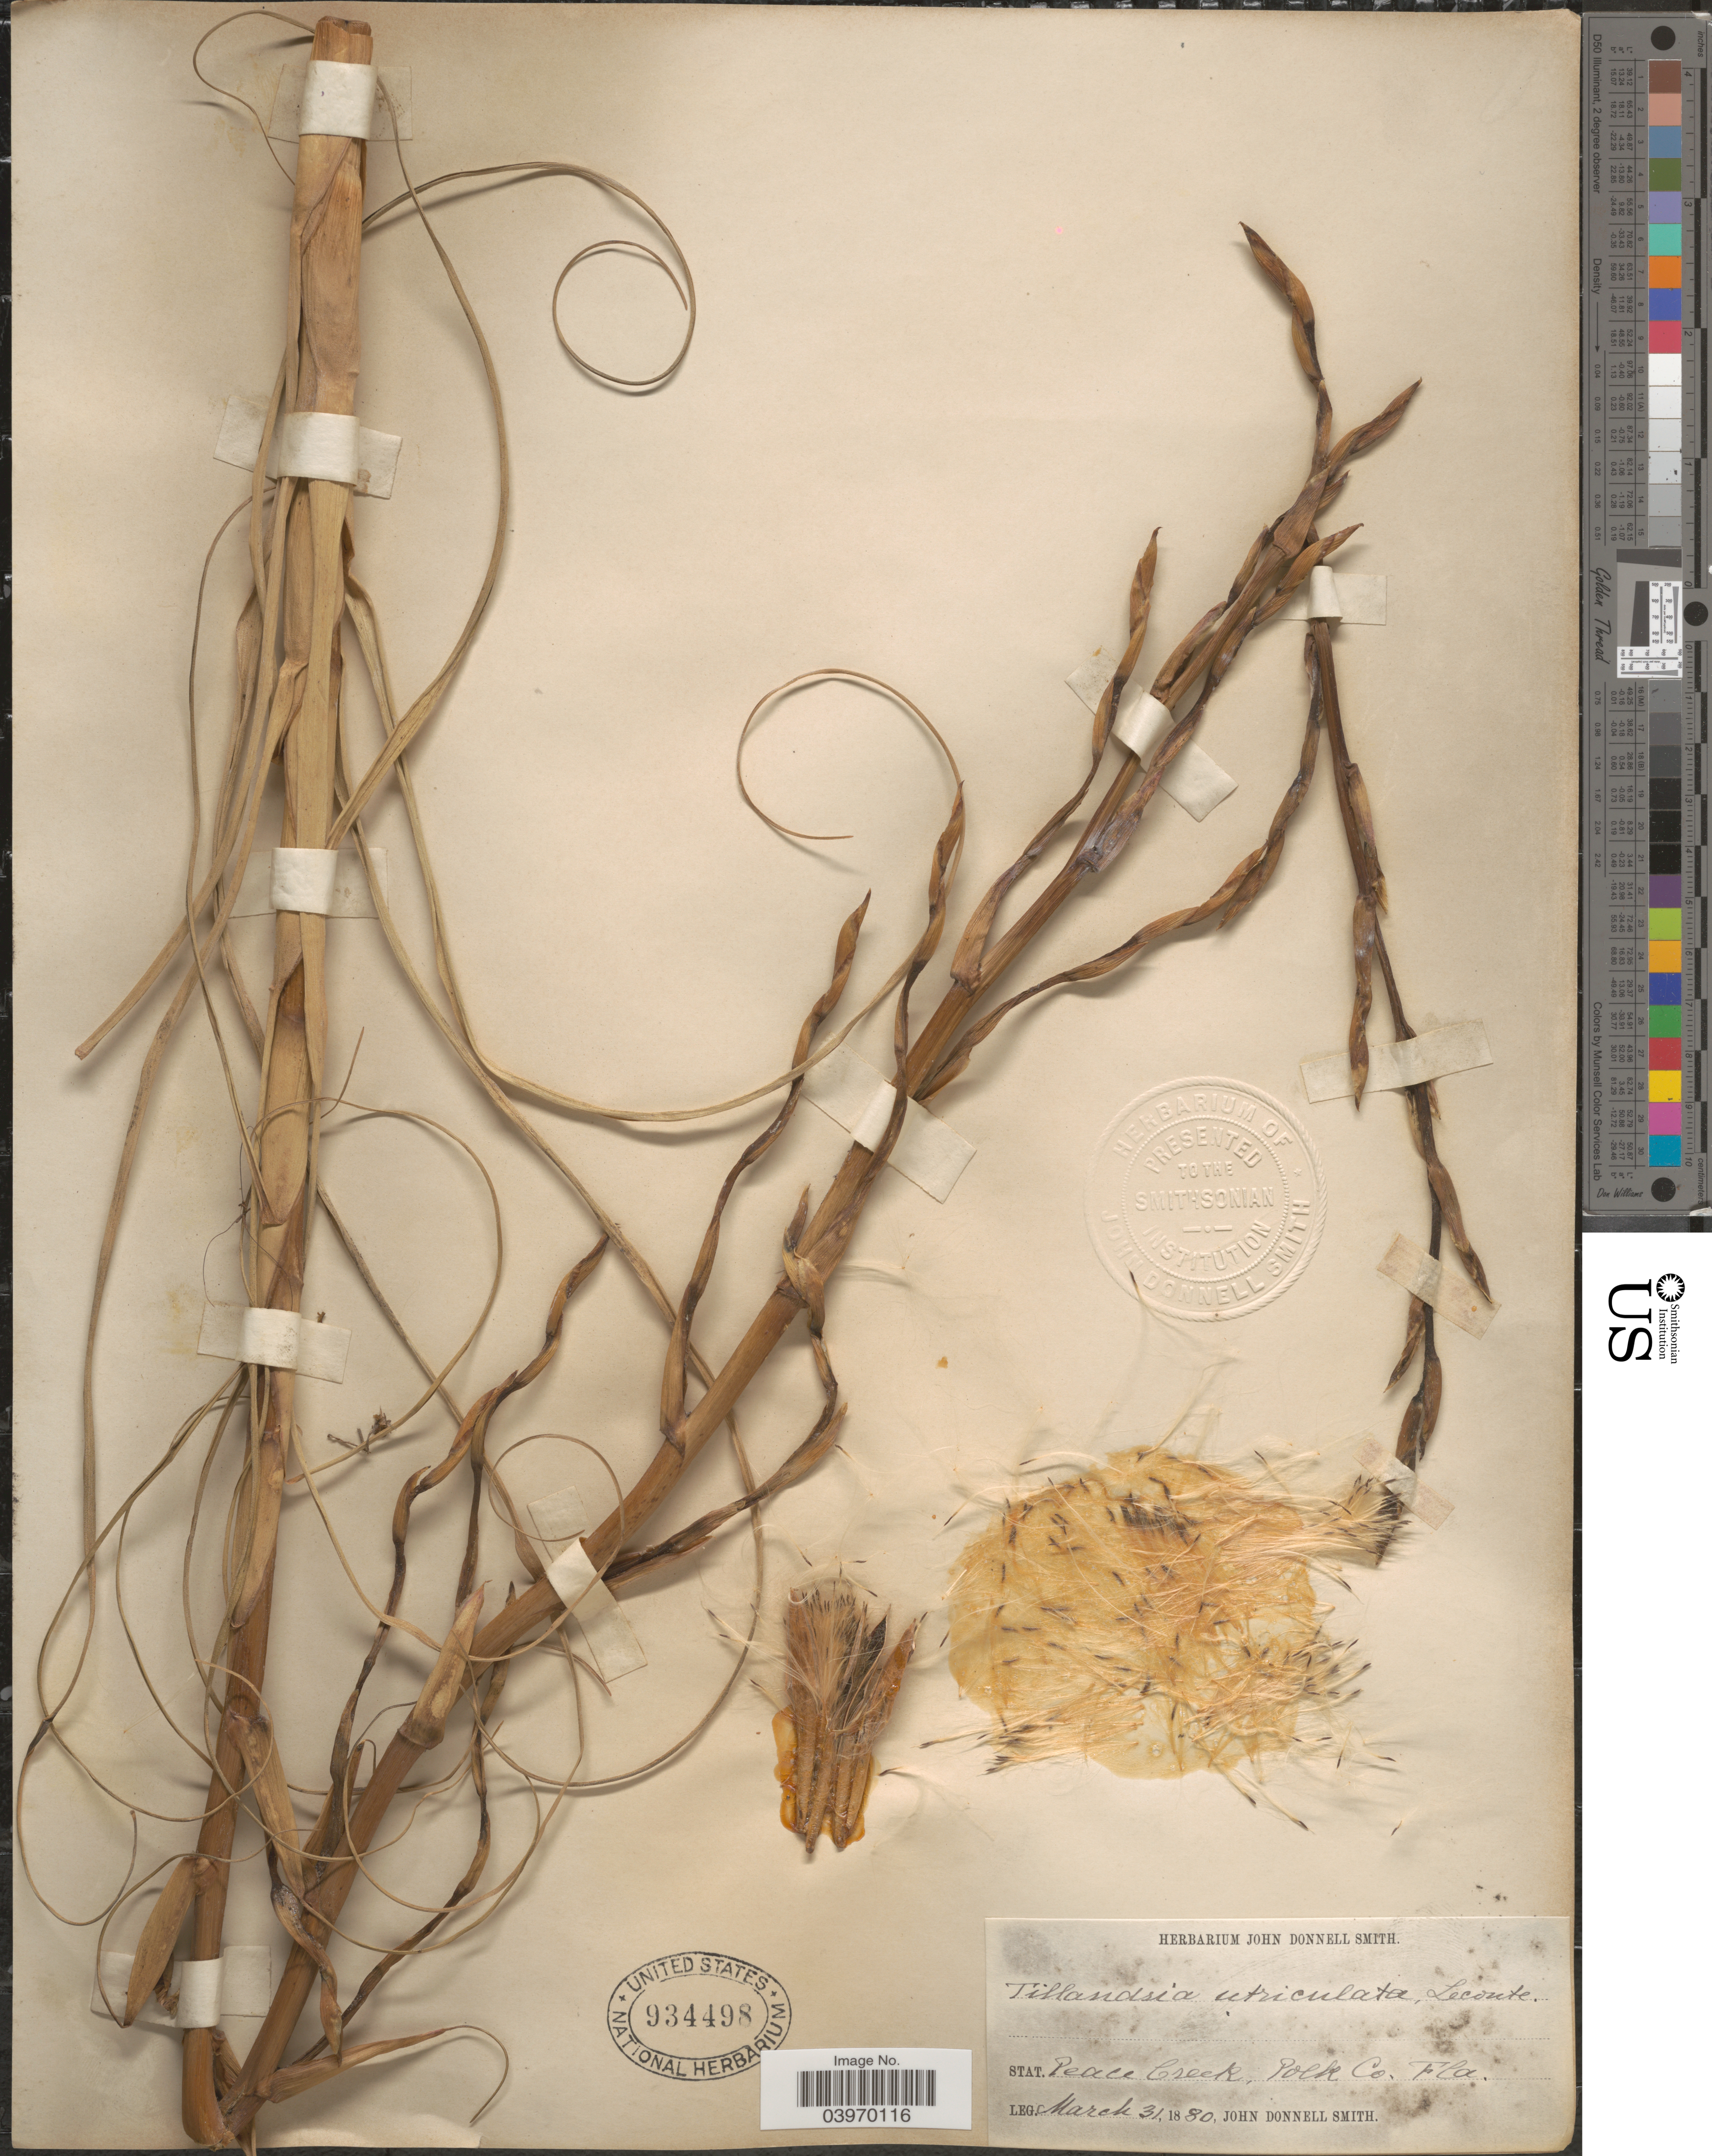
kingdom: Plantae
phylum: Tracheophyta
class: Liliopsida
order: Poales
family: Bromeliaceae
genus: Tillandsia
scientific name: Tillandsia utriculata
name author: L.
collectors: J. Donnell Smith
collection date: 1880-03-31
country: United States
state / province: Florida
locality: Stat. Peace Creek, Polk Co.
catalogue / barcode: US 934498